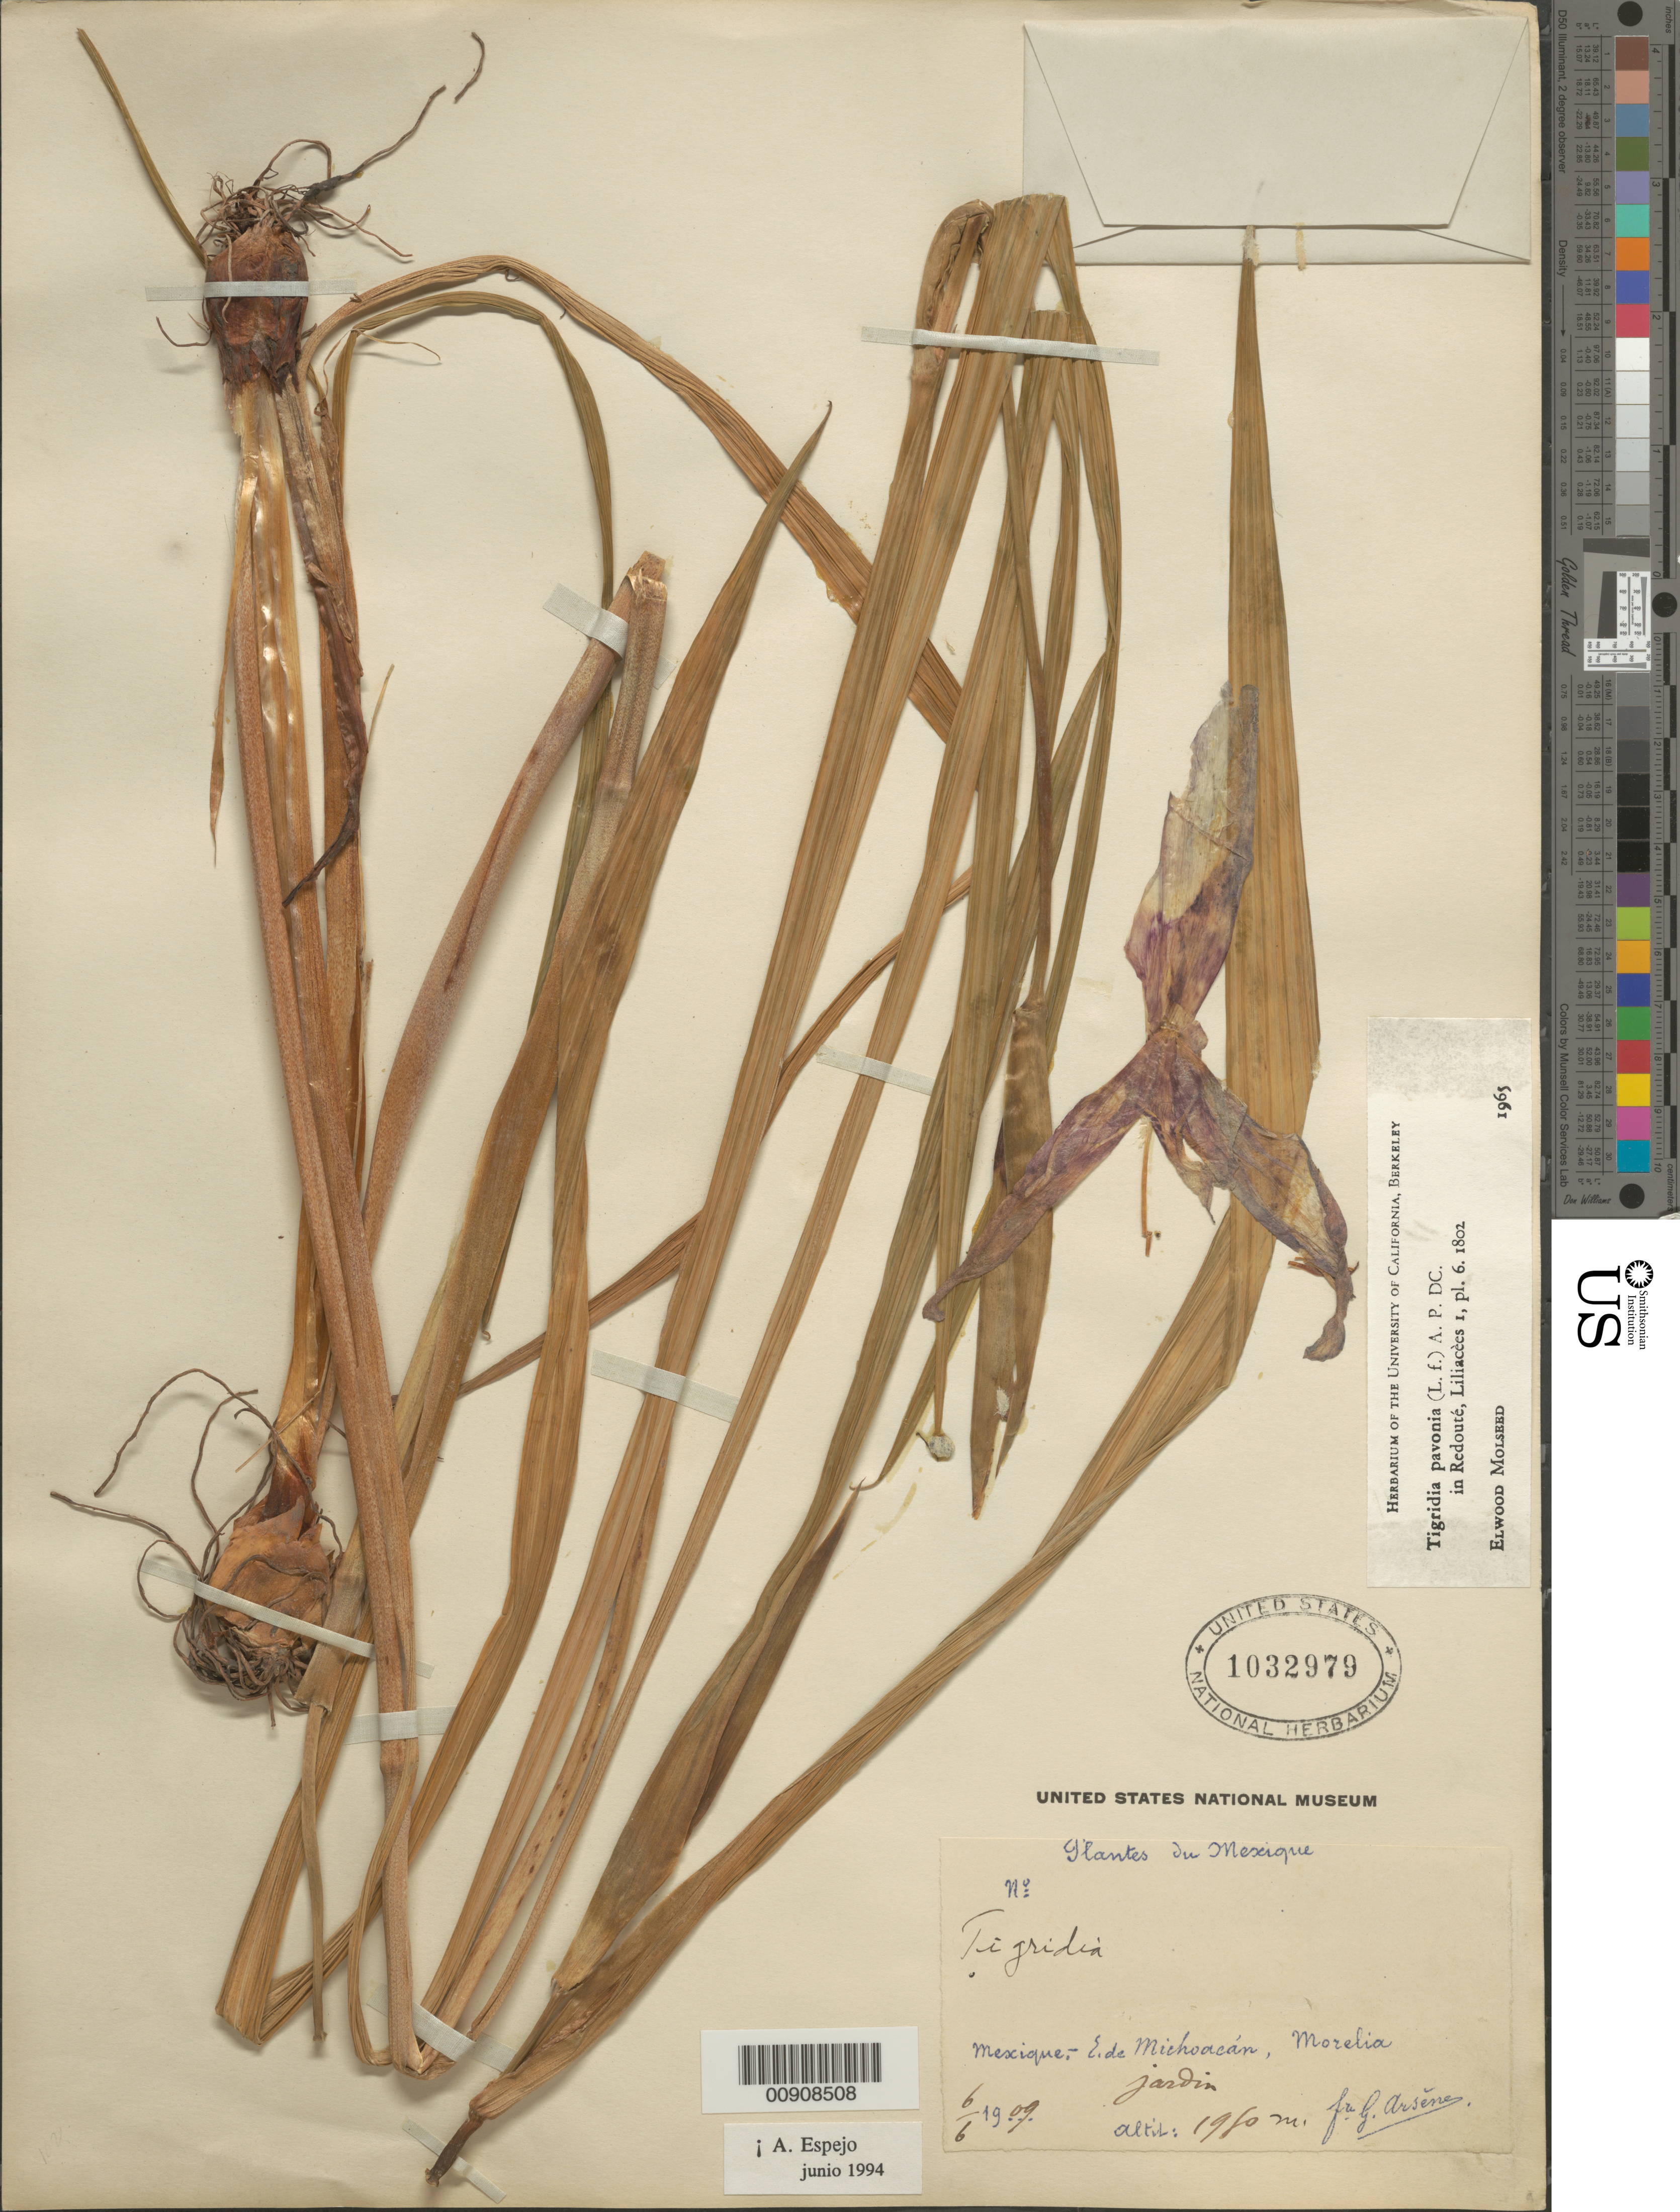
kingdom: Plantae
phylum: Tracheophyta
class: Liliopsida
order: Asparagales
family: Iridaceae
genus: Tigridia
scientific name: Tigridia pavonia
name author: (L. f.) DC.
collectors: Bro. G. Arsène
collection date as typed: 06 Jun 1909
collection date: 1909-06-06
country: Mexico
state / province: Michoacán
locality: E. de Michoacán, Morelia. Jardin.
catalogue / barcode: US 1032979